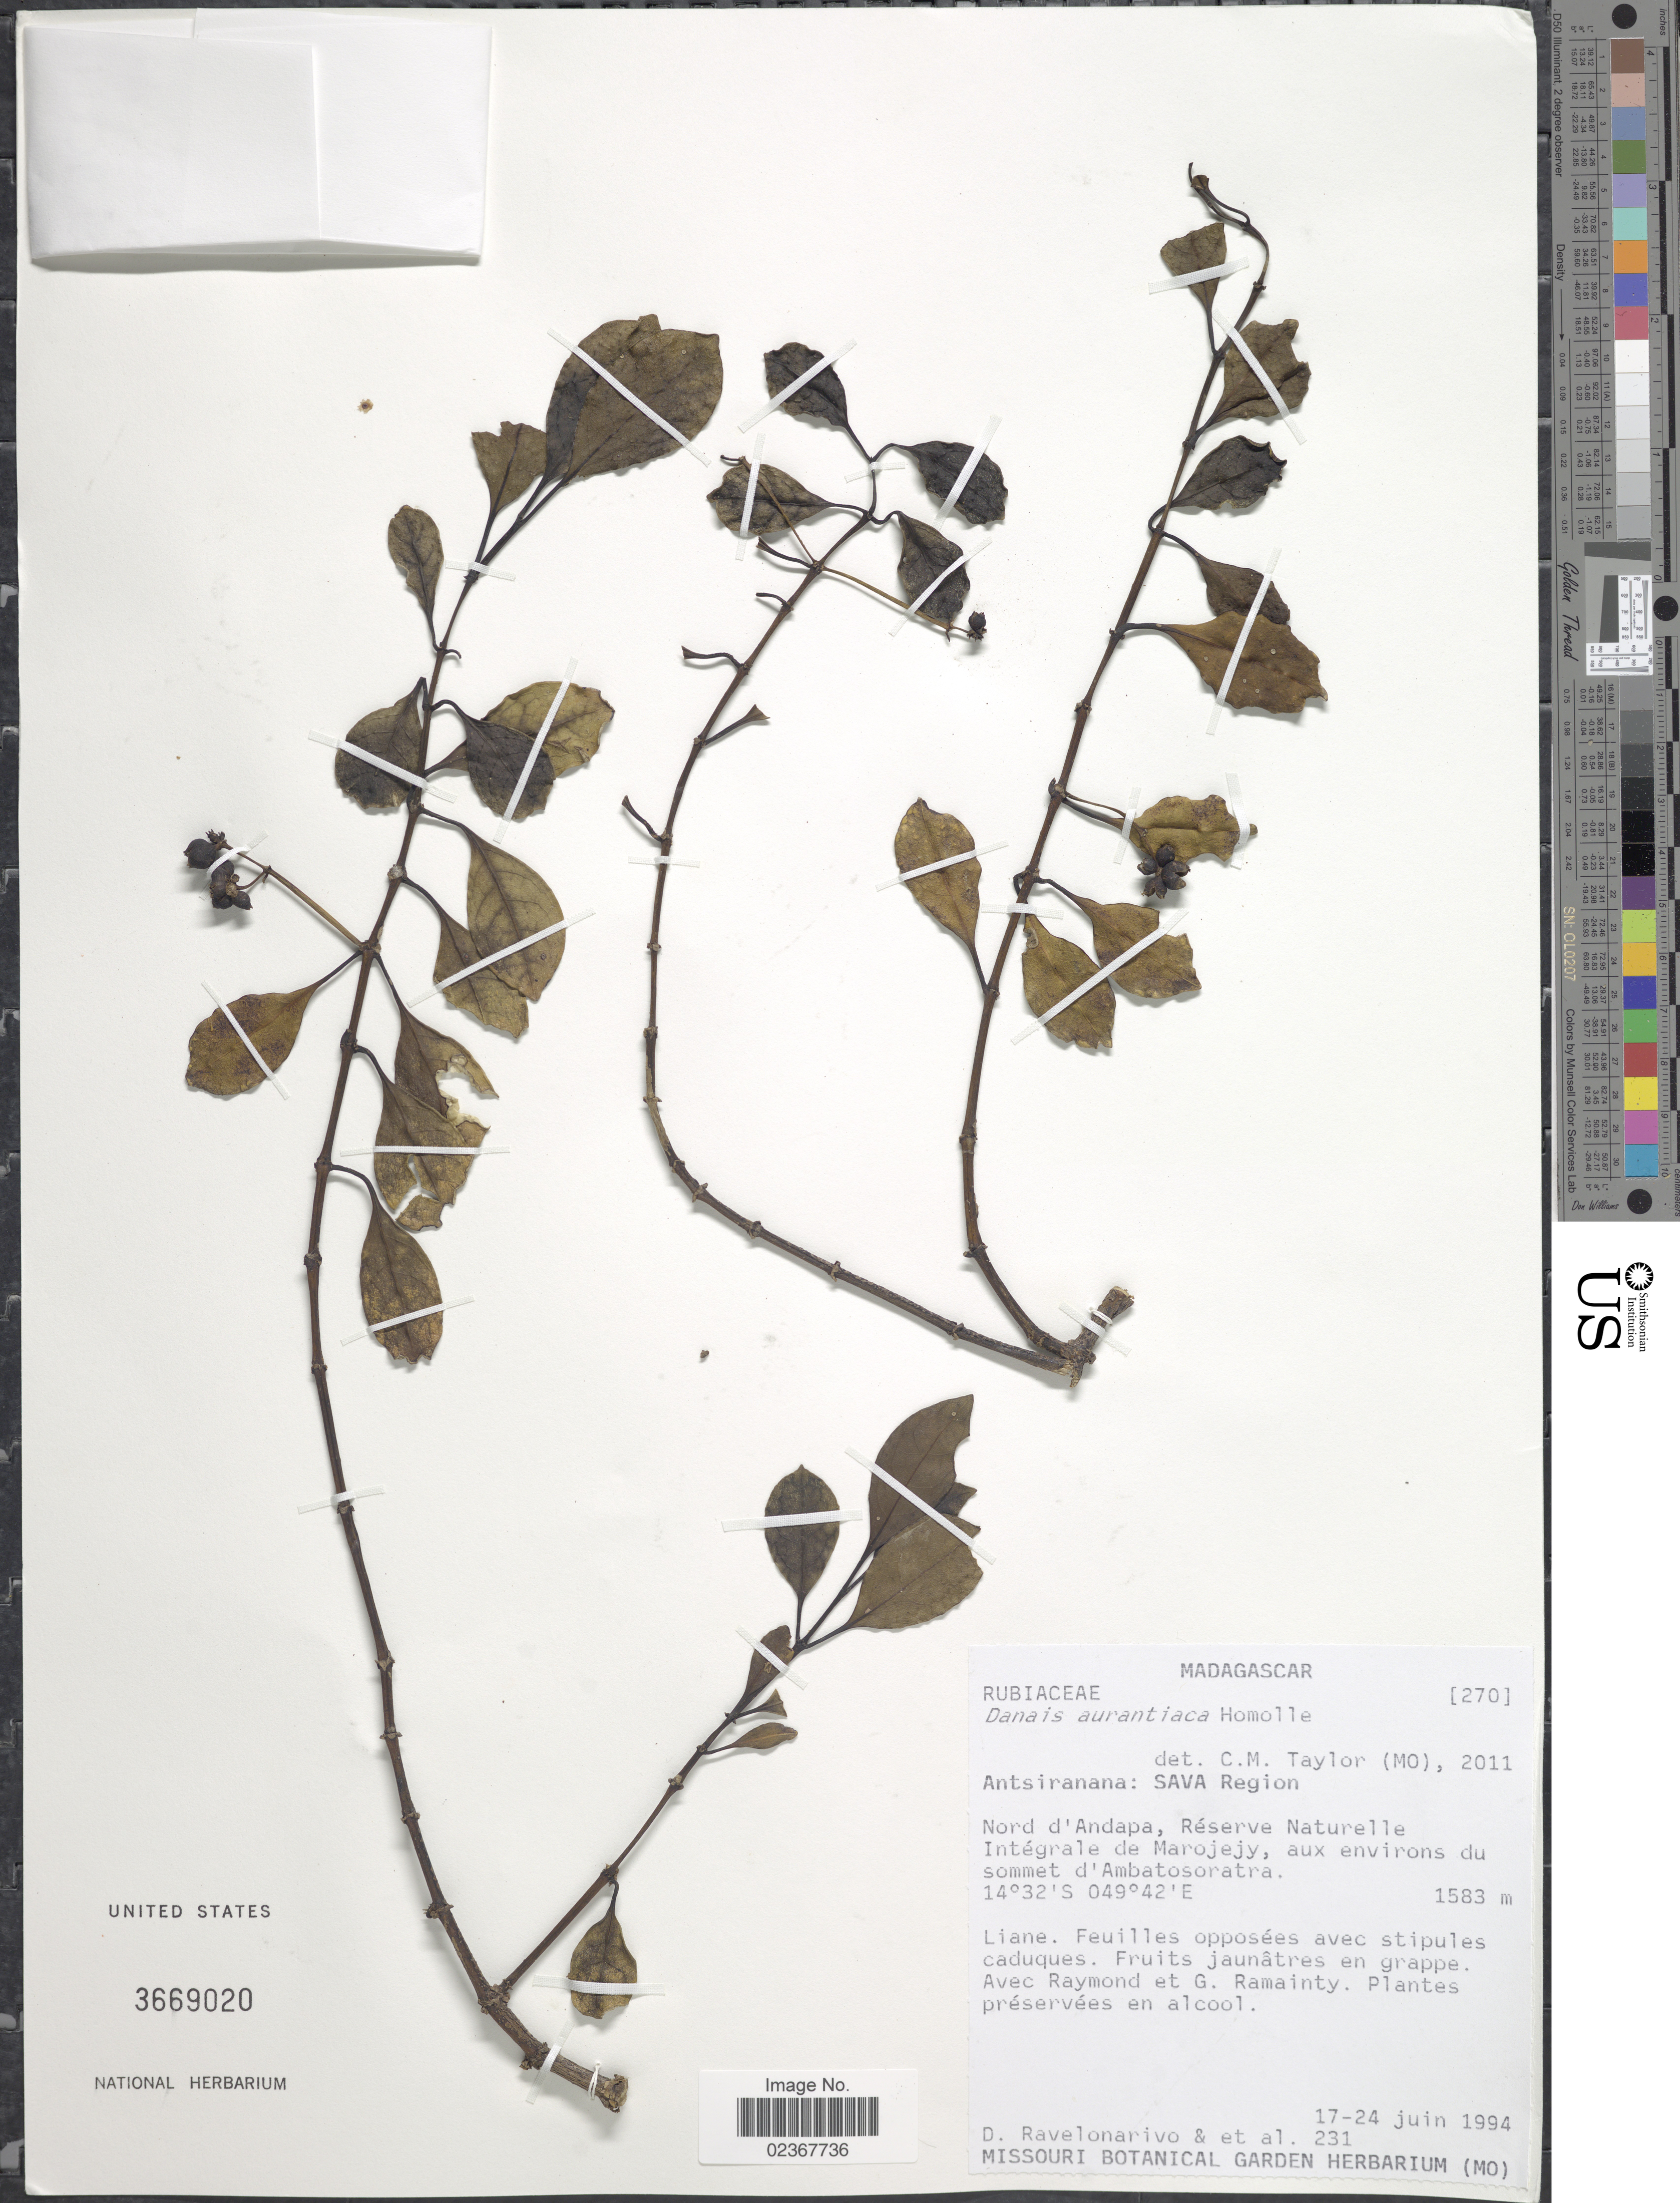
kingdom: Plantae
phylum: Tracheophyta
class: Magnoliopsida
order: Gentianales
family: Rubiaceae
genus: Danais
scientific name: Danais aurantiaca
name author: Homolle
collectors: D. Ravelonairivo & et al.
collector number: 231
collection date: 1994-06-17/1994-06-24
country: Madagascar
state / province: Sava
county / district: Andapa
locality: Sava Region, Nord d'Andapa, Réserve Naturelle Intégrale de Marojejy, aux environs du sommet d'Ambatosoratra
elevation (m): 1583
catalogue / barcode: US 3669020